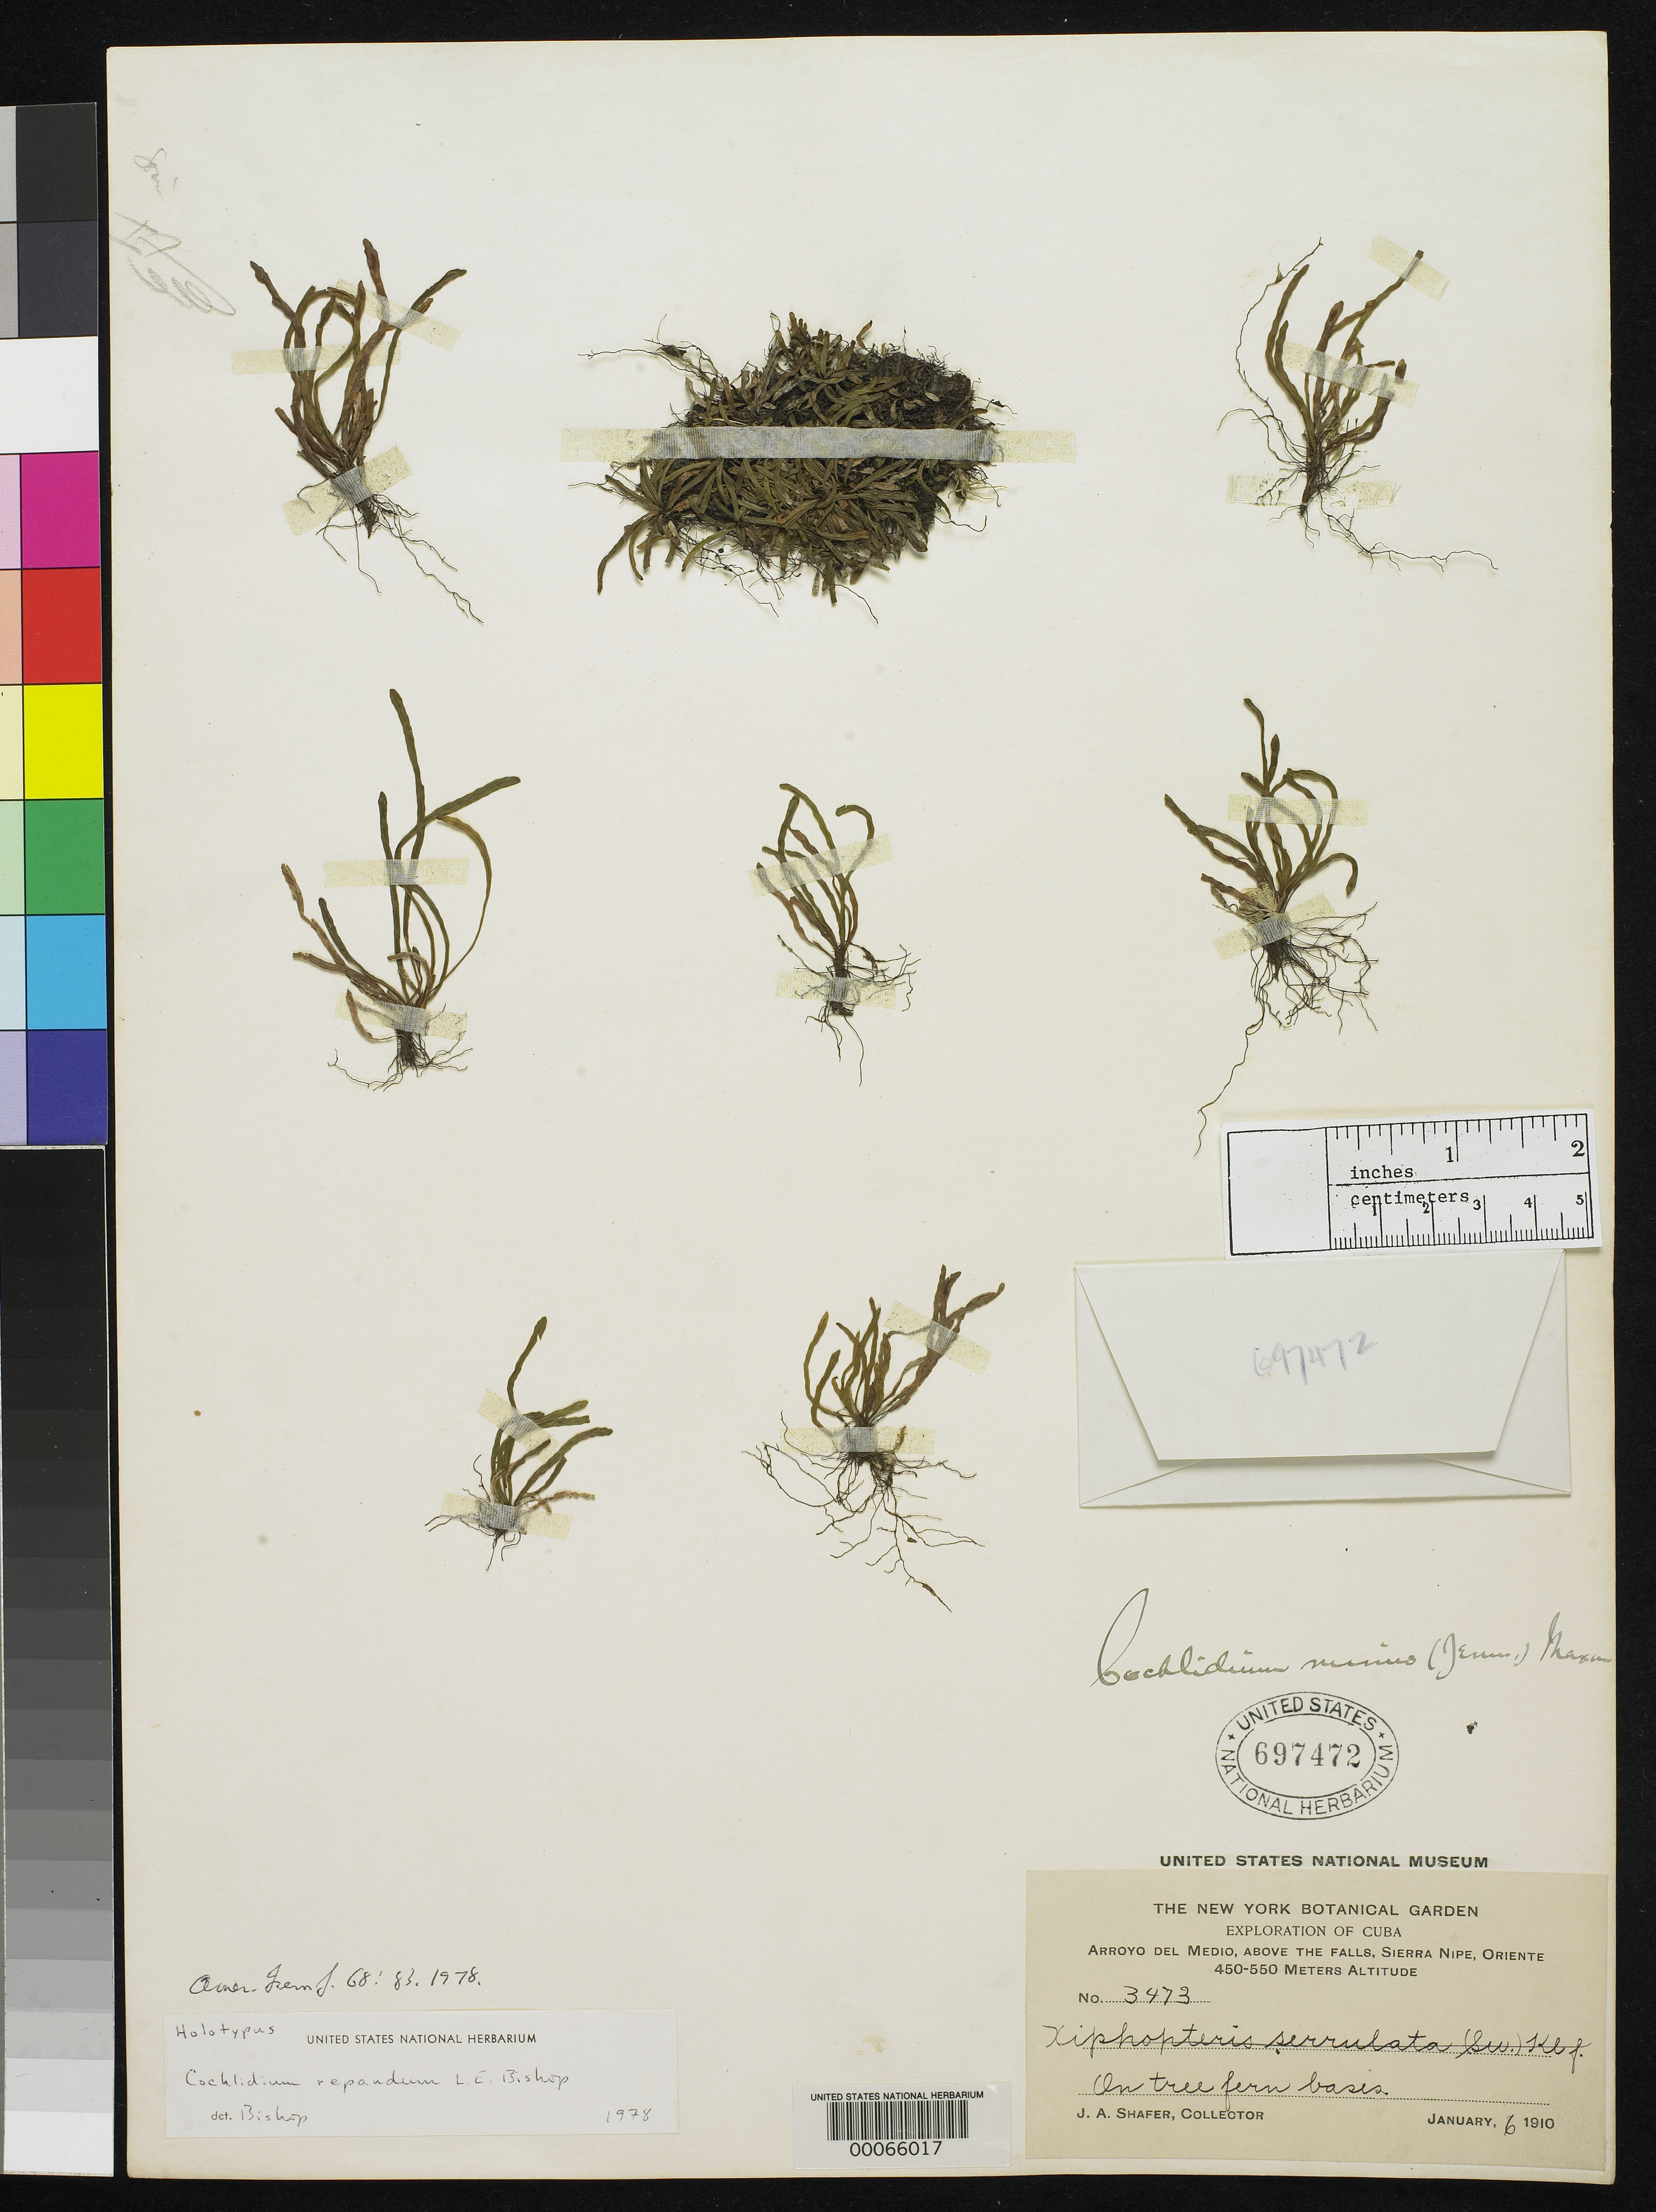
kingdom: Plantae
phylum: Tracheophyta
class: Polypodiopsida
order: Polypodiales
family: Polypodiaceae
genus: Cochlidium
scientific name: Cochlidium repandum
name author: L.E. Bishop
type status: Holotype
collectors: J. A. Shafer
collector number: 3473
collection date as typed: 06 Jan 1910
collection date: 1910-01-06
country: Cuba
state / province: Oriente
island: Greater Antilles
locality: Sierra de Nipe; Arroyo del Medio.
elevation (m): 450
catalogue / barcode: US 697472